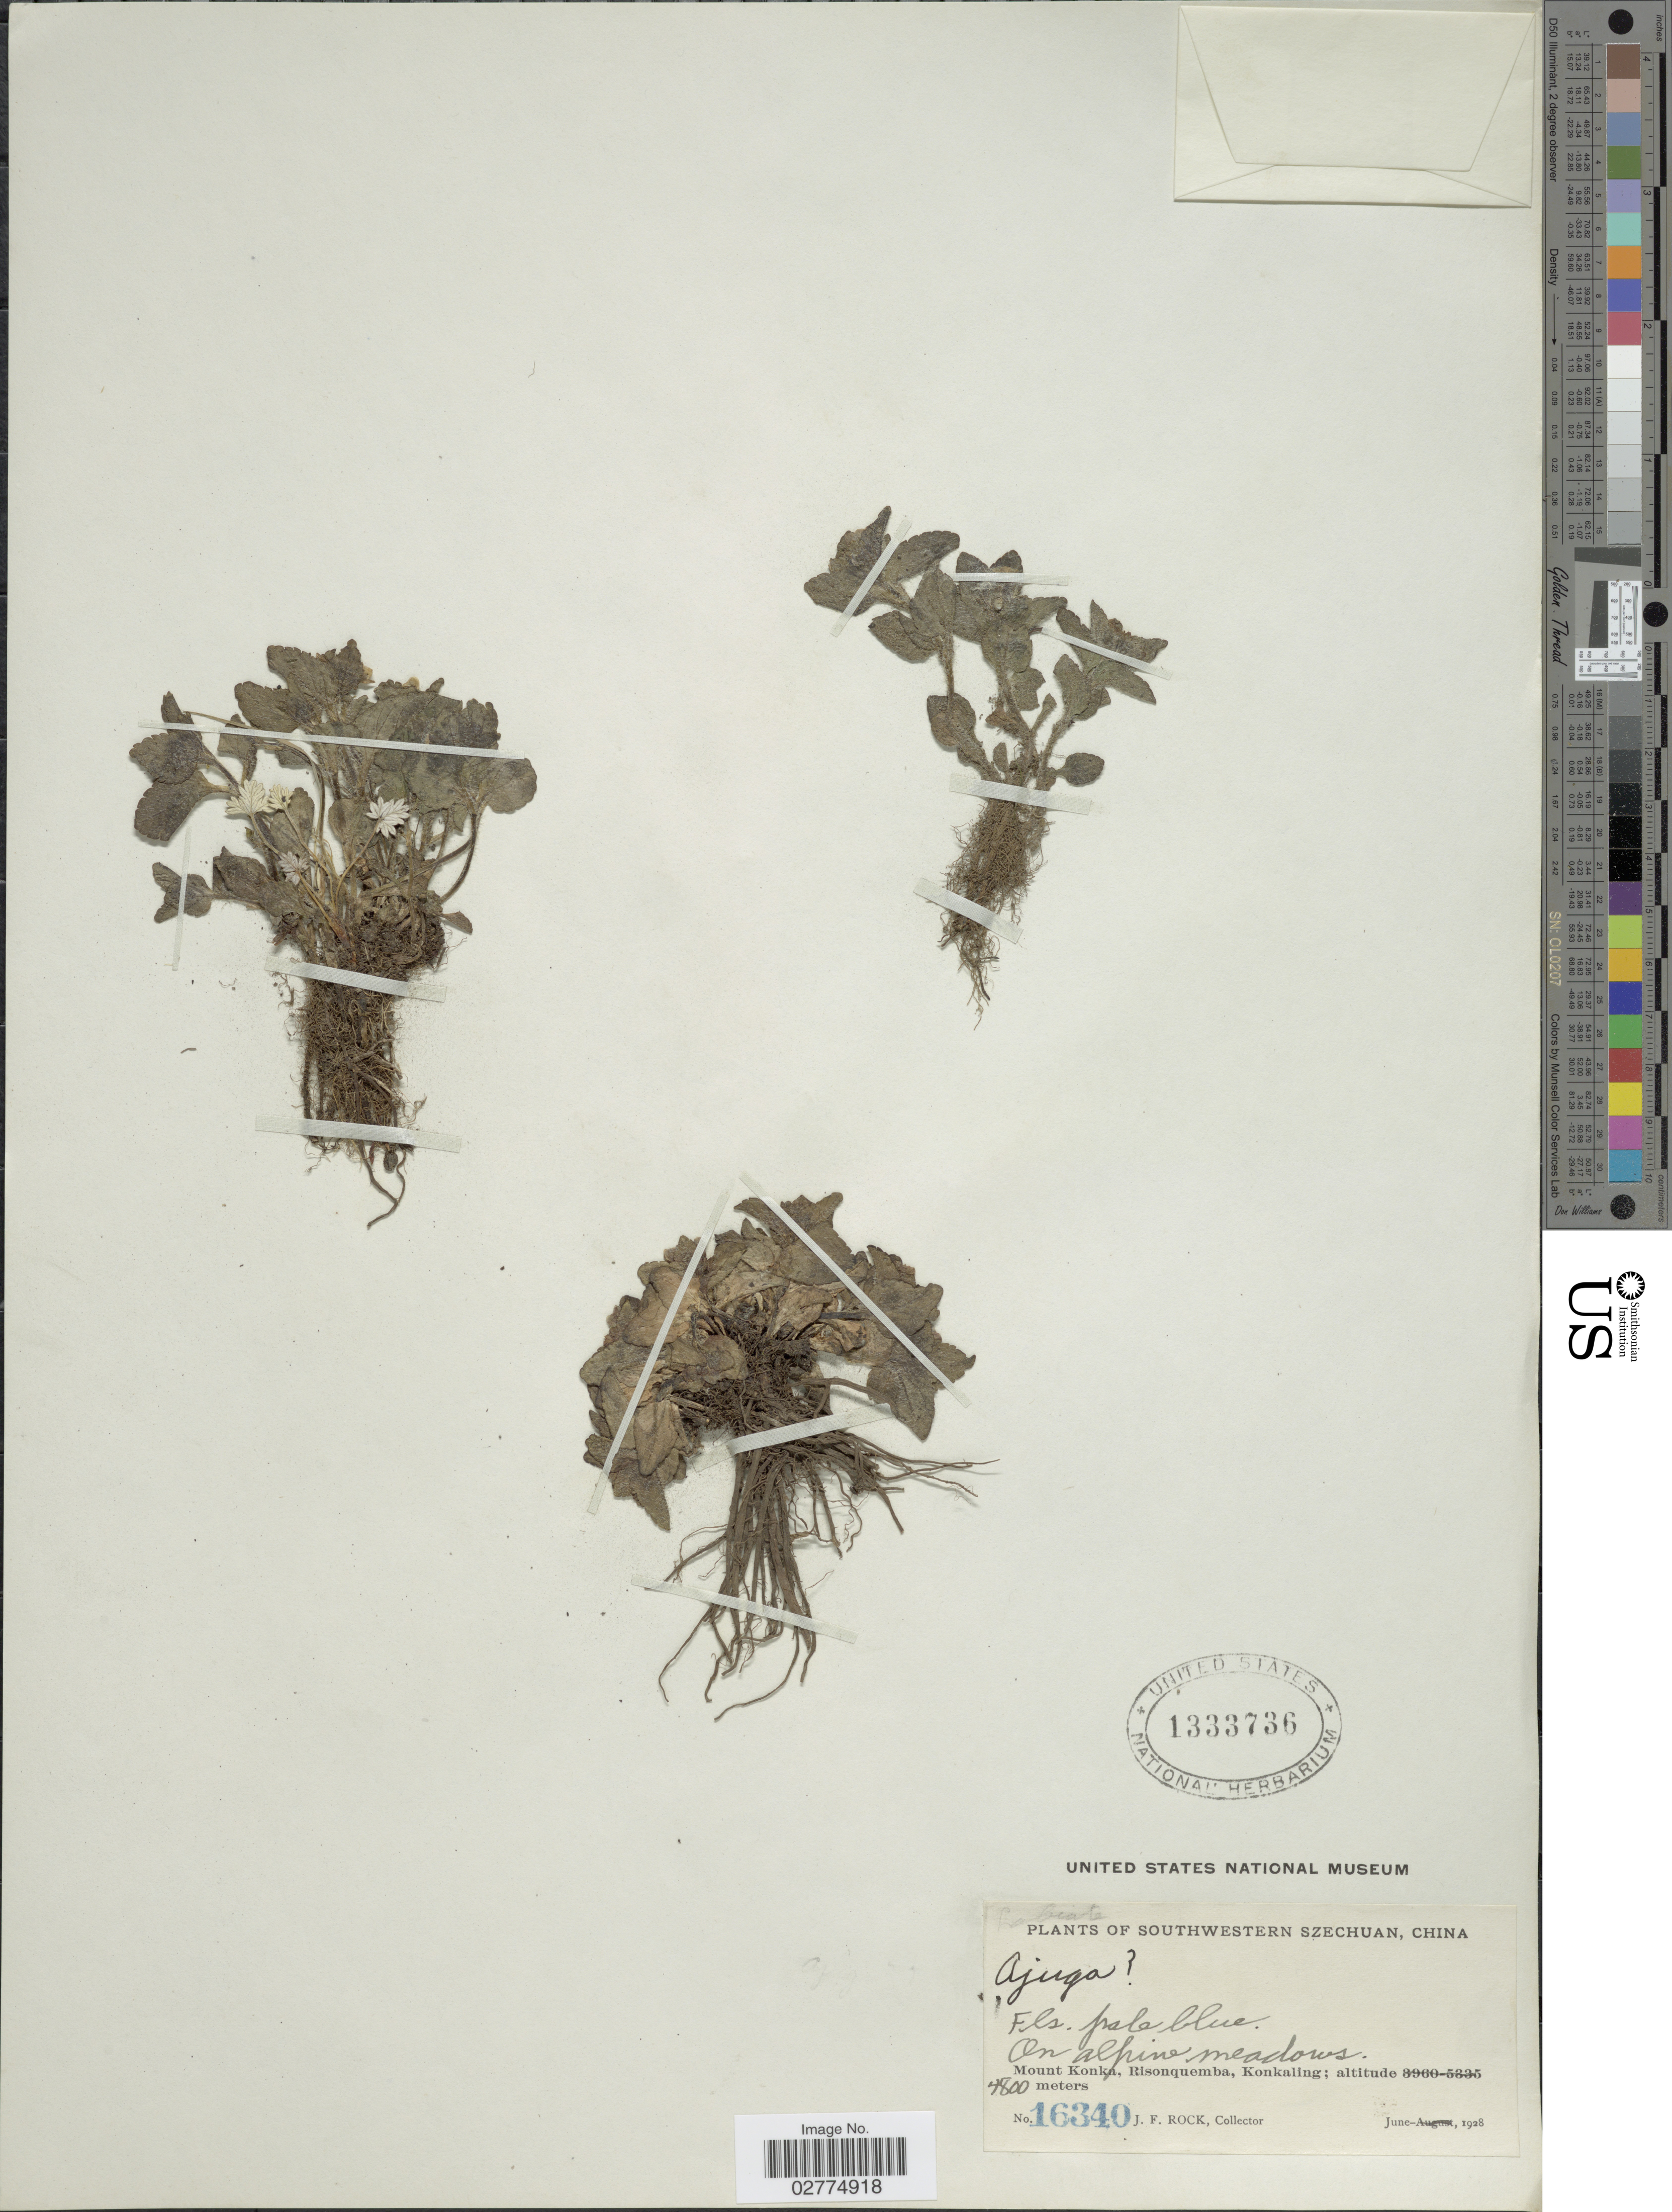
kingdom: Plantae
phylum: Tracheophyta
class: Magnoliopsida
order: Lamiales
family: Lamiaceae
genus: Ajuga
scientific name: Ajuga sp.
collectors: J. Rock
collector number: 16340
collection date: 1928-06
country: China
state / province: Sichuan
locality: Southwestern Szechuan, Mount Konka, Risonquemba, Konkaling.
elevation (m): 4800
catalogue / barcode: US 1333736